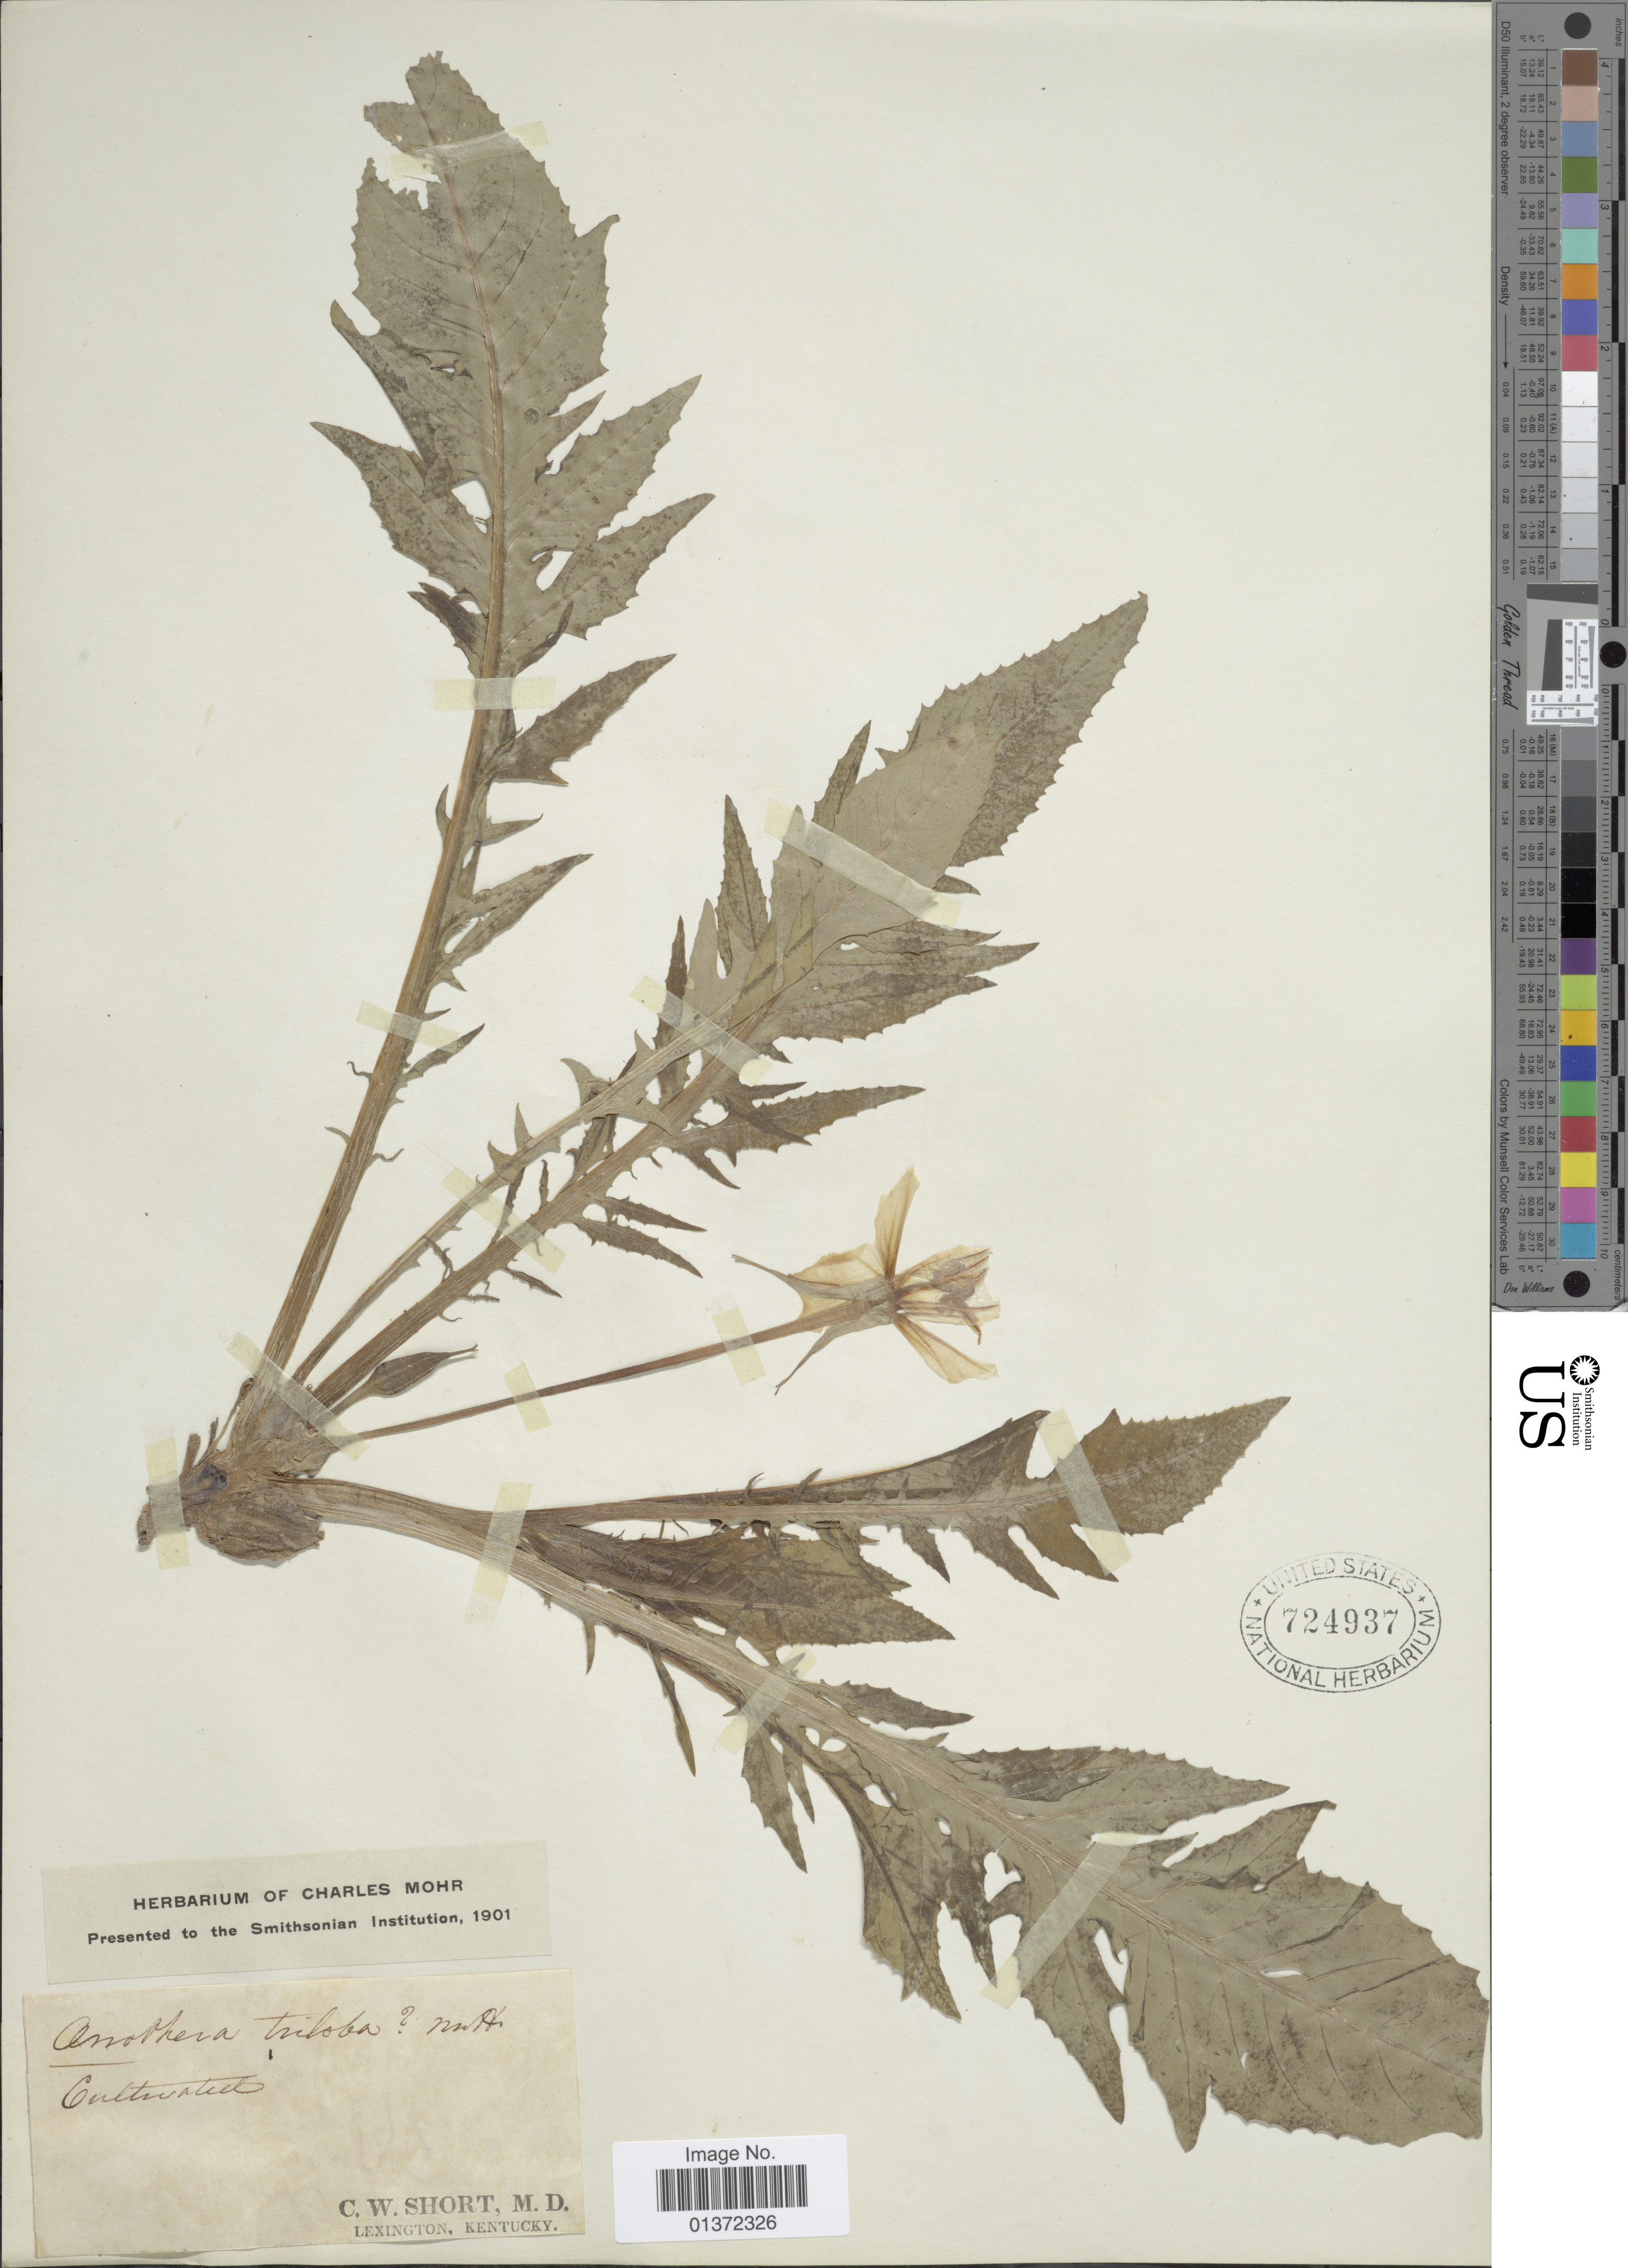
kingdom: Plantae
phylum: Tracheophyta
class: Magnoliopsida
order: Myrtales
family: Onagraceae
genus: Oenothera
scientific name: Oenothera triloba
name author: Nutt.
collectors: C. W. Short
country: United States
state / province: Kentucky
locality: Lexington, Kentucky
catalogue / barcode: US 724937